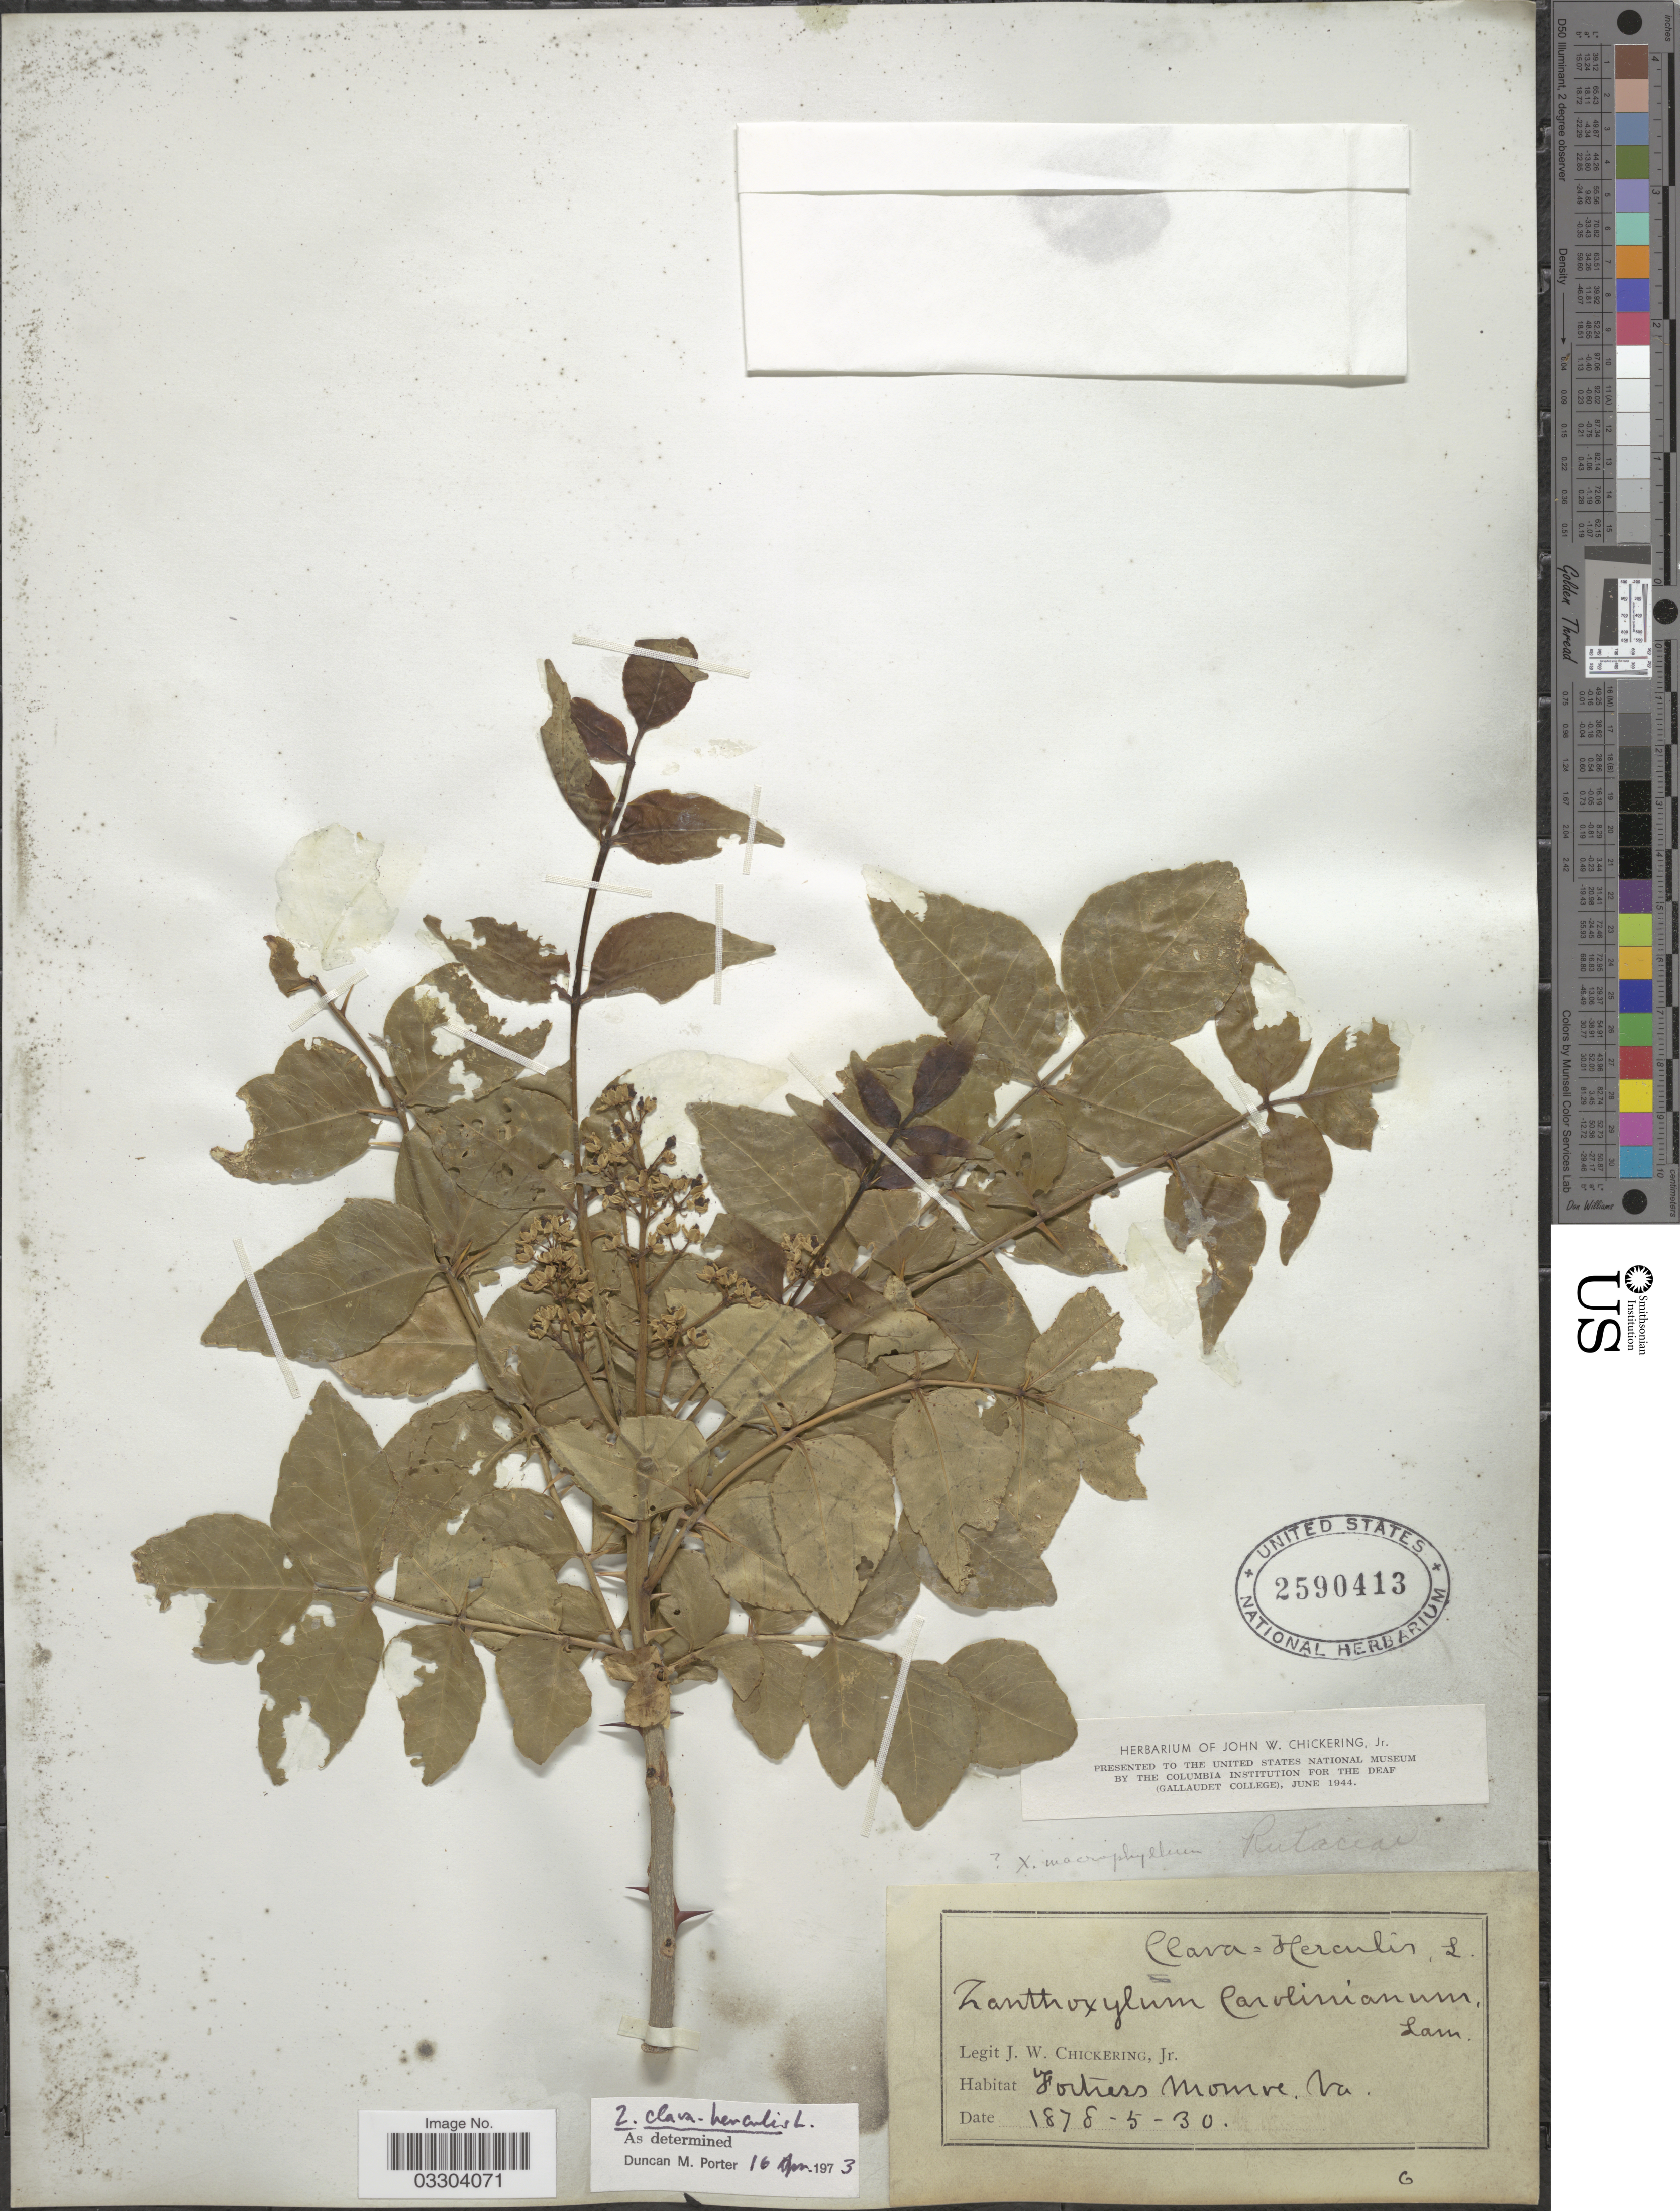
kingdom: Plantae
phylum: Tracheophyta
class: Magnoliopsida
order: Sapindales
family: Rutaceae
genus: Zanthoxylum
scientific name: Zanthoxylum clava-herculis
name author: L.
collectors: J. W. Chickering Jr.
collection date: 1878-05-30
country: United States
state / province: Virginia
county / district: City of Hampton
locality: Fortress Monroe.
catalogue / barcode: US 2590413